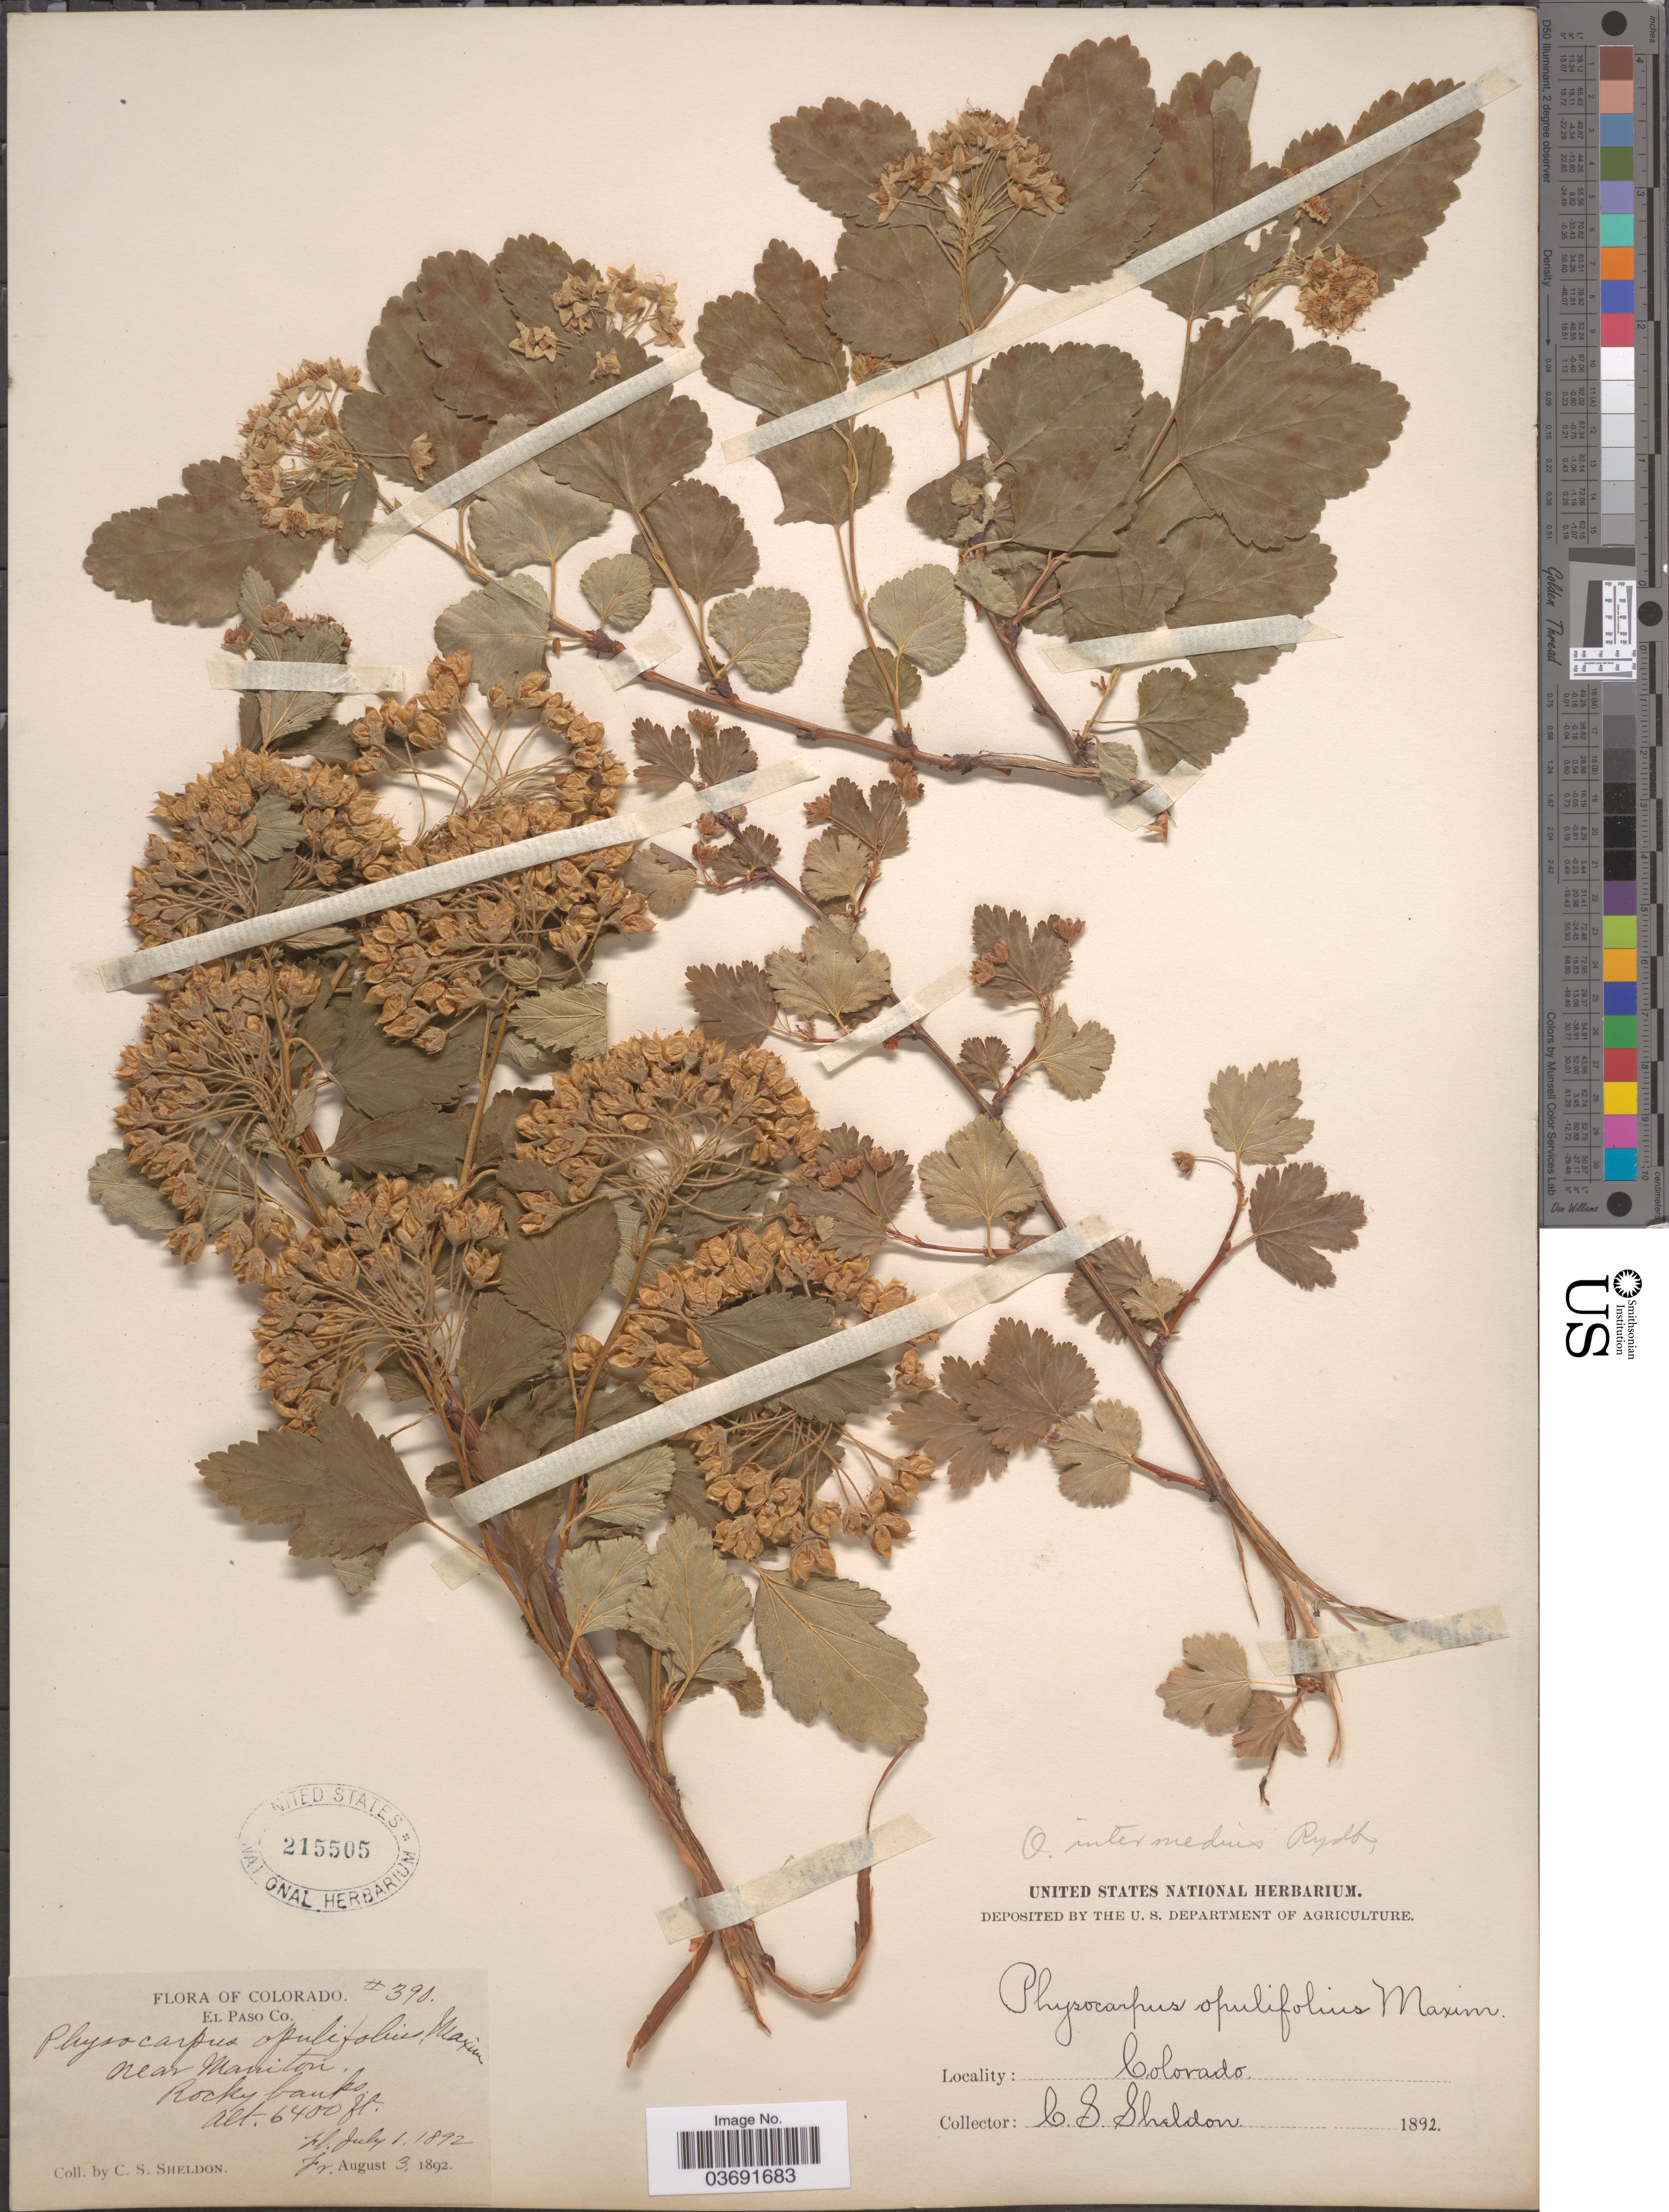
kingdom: Plantae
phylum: Tracheophyta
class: Magnoliopsida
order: Rosales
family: Rosaceae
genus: Physocarpus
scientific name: Physocarpus intermedius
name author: (Rydb.) C.K. Schneid.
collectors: C. S. Sheldon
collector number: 390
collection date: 1892-07-01/1892-08-03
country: United States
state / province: Colorado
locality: El Paso Co. Near Manitou.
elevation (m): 1951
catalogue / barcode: US 215505